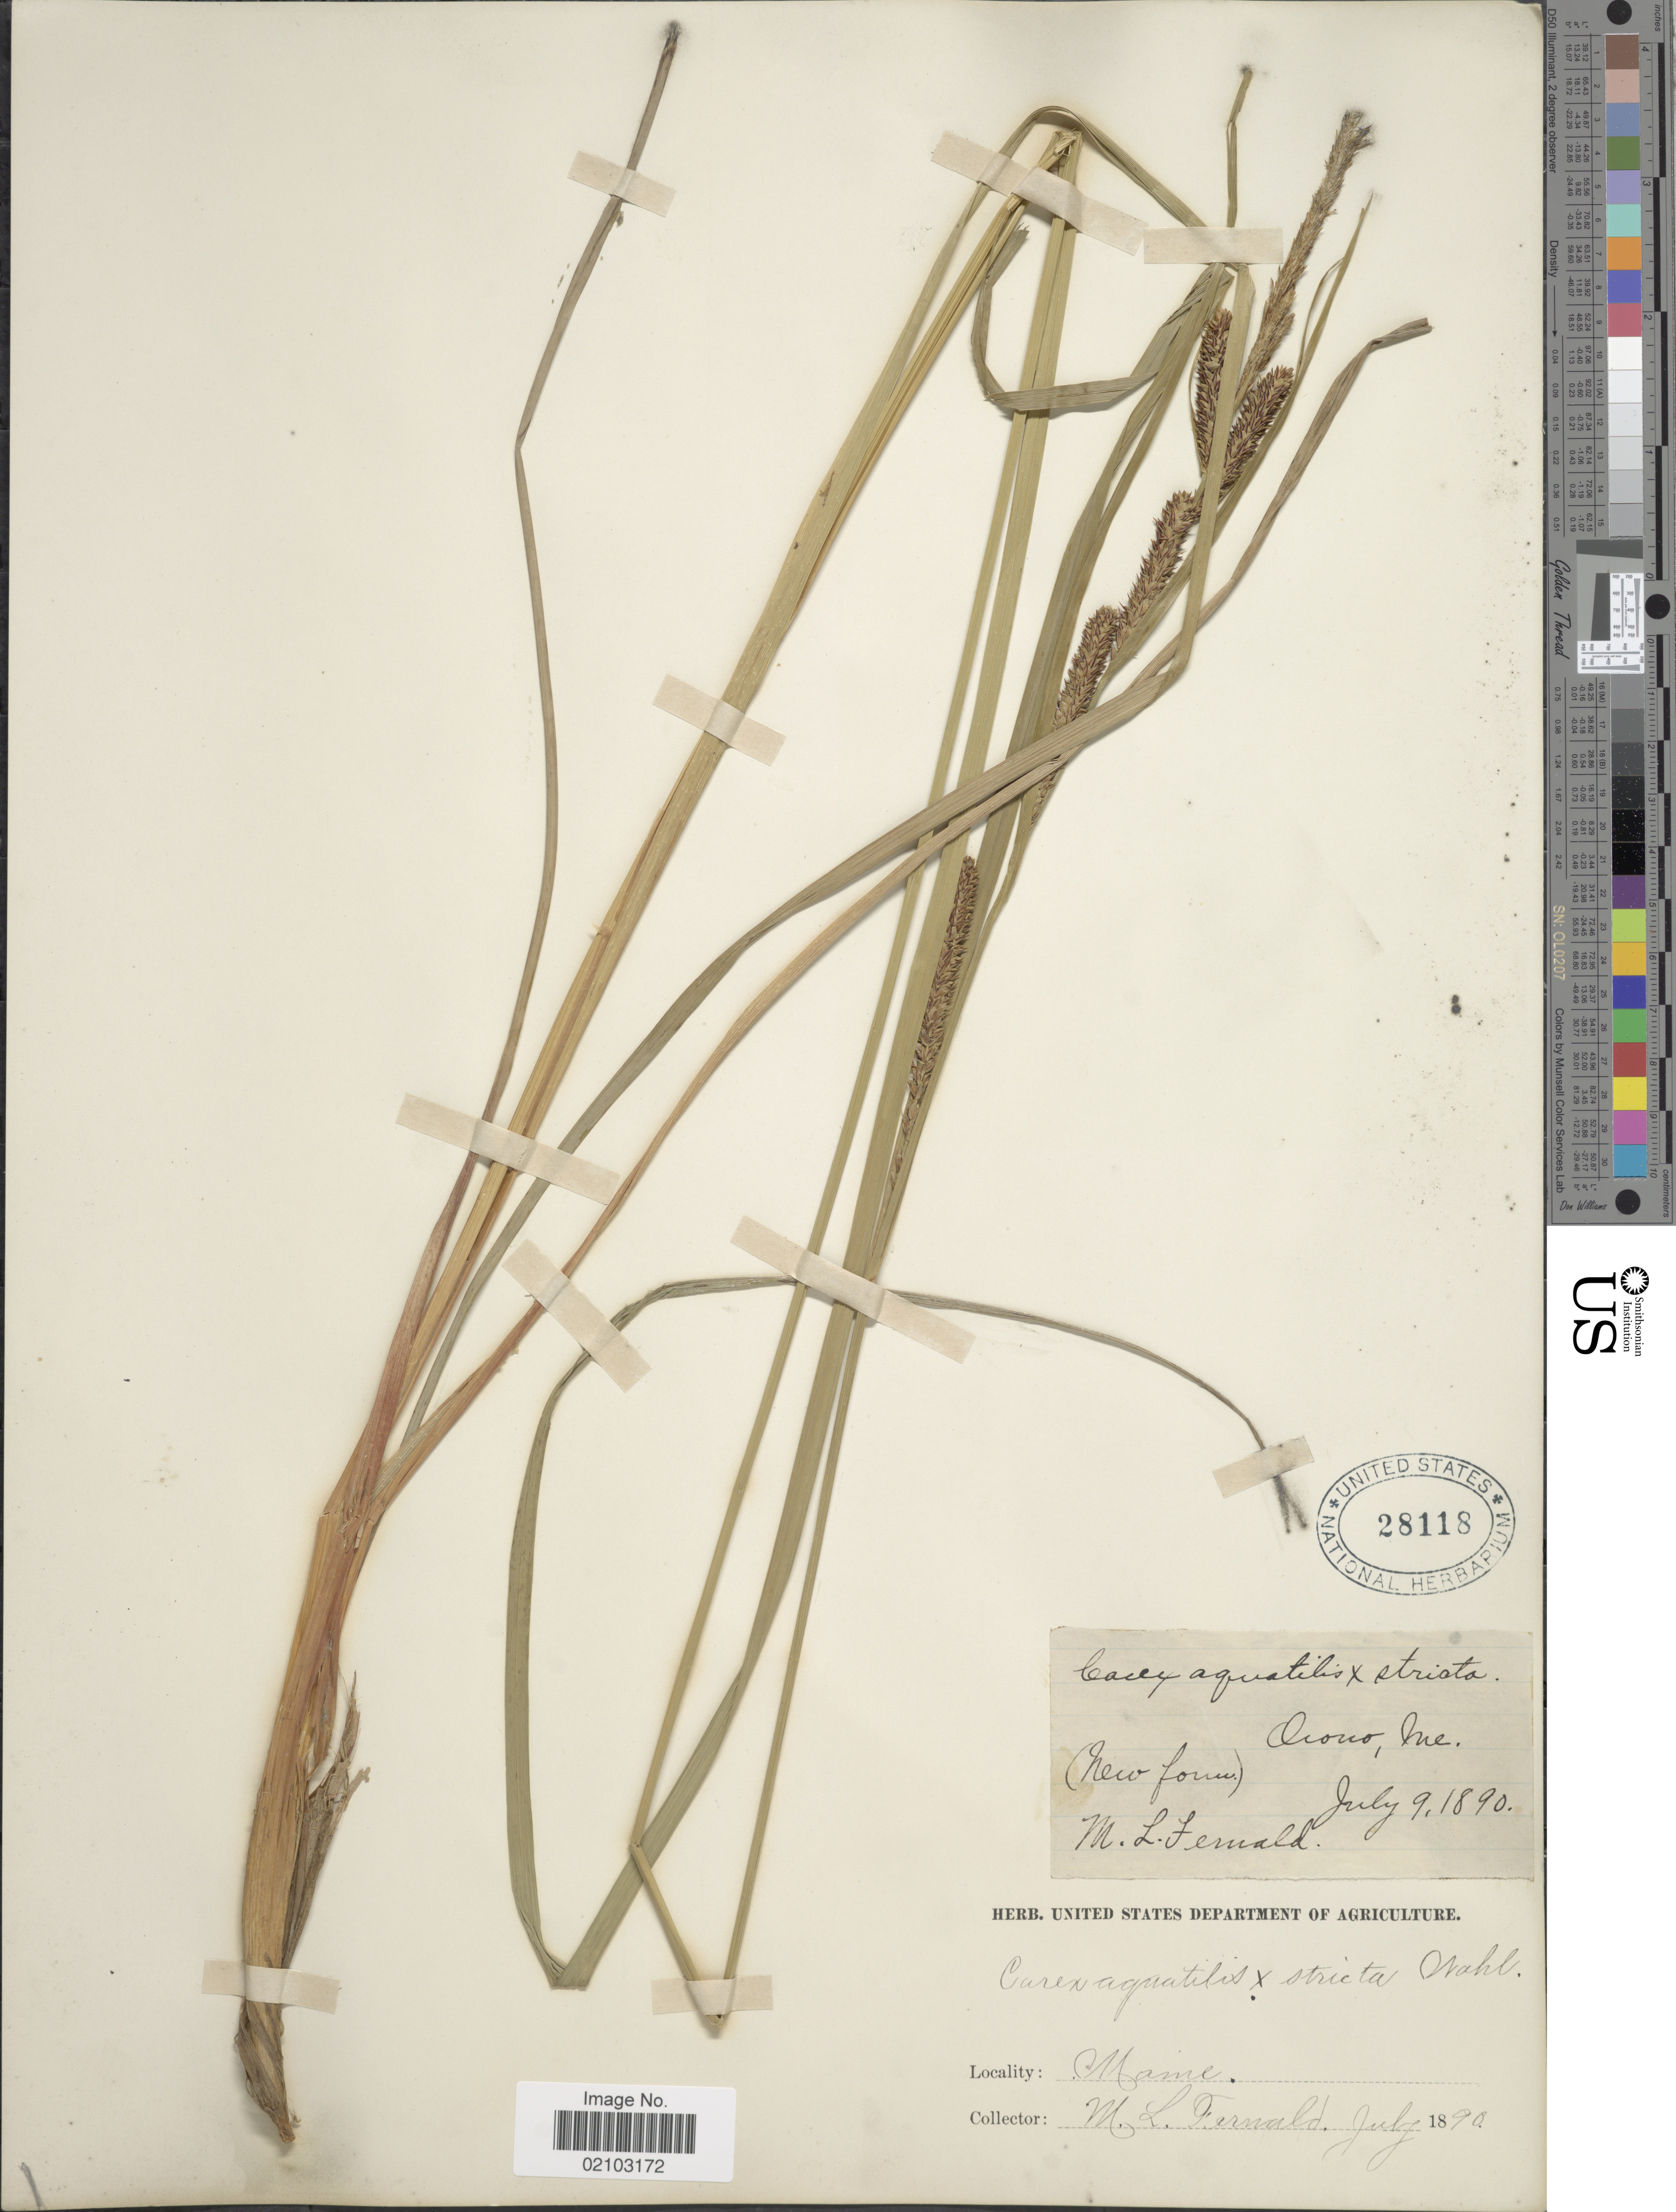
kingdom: Plantae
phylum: Tracheophyta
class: Liliopsida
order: Poales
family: Cyperaceae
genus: Carex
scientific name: Carex aquatilis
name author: Wahlenb.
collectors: M. L. Fernald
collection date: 1890-07-09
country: United States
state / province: Maine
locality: Orono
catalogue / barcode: US 28118